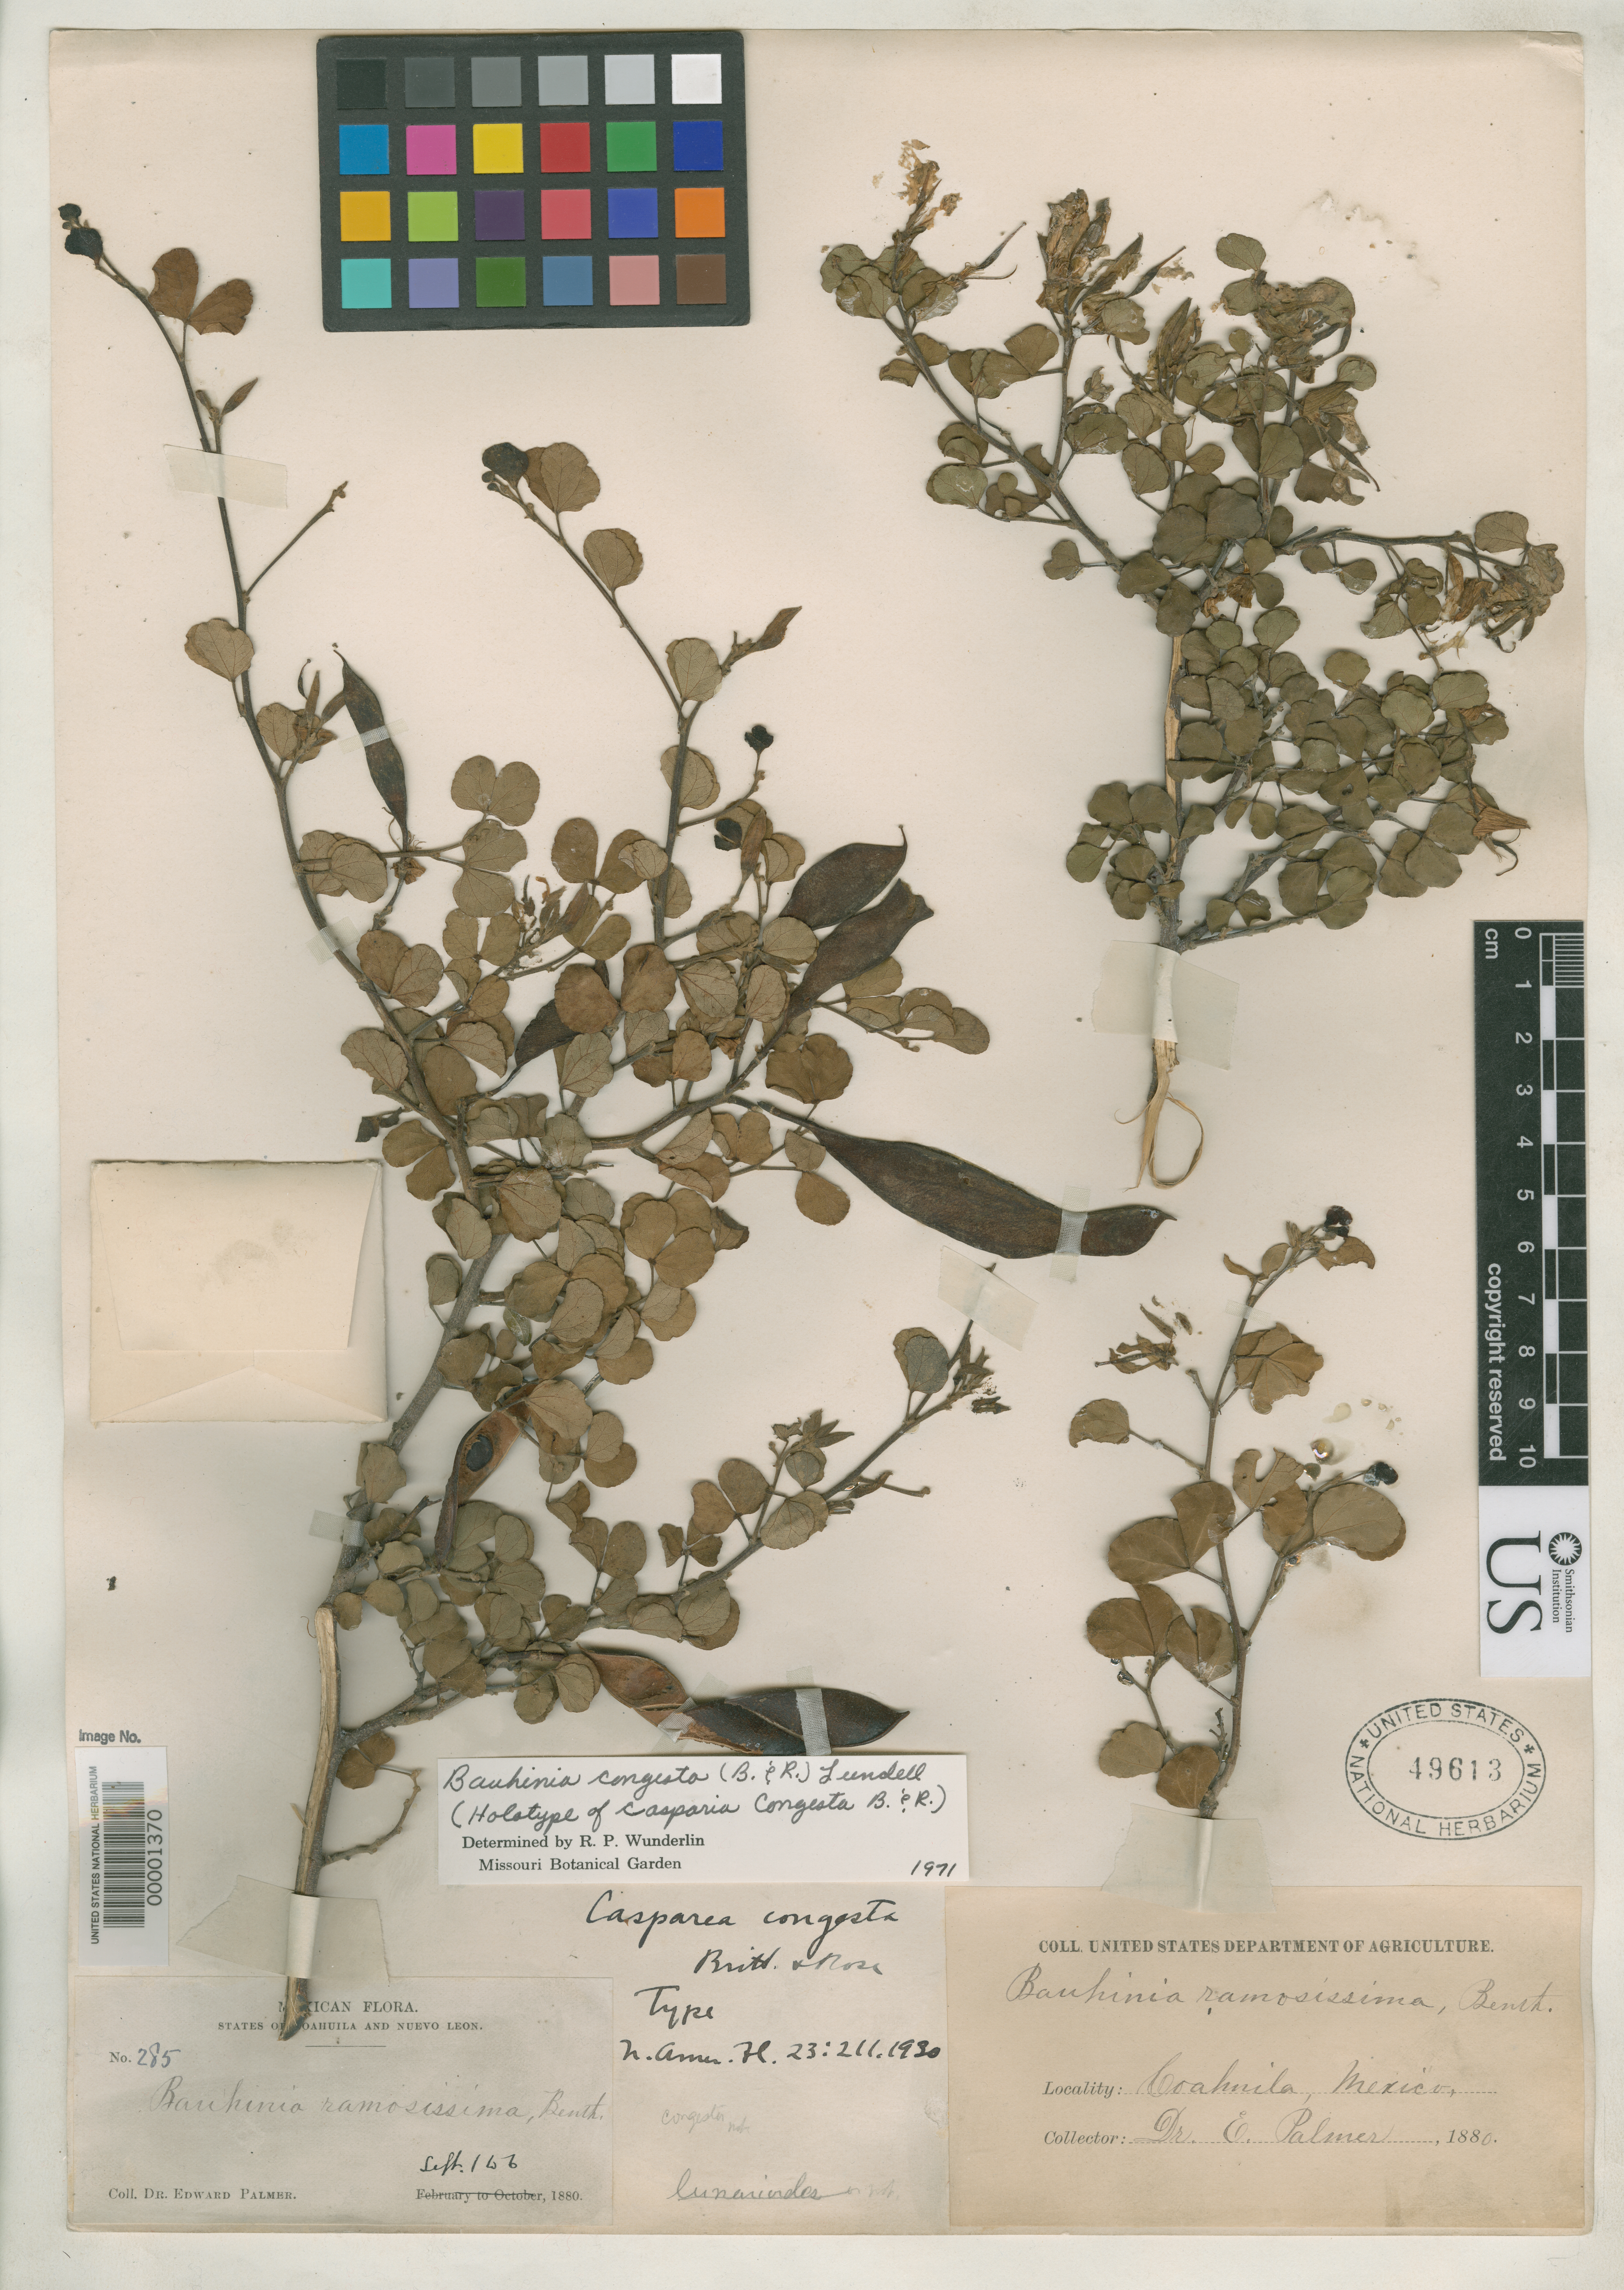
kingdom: Plantae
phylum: Tracheophyta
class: Magnoliopsida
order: Fabales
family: Fabaceae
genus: Casparia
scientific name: Casparia congesta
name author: Britton & Rose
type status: Holotype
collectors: E. Palmer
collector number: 285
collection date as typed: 01 Sep 1880 to 06 Sep 1880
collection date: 1880-09-01/1880-09-06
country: Mexico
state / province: Coahuila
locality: Mountains 24 mi NE by N from Monclova.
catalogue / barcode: US 49613